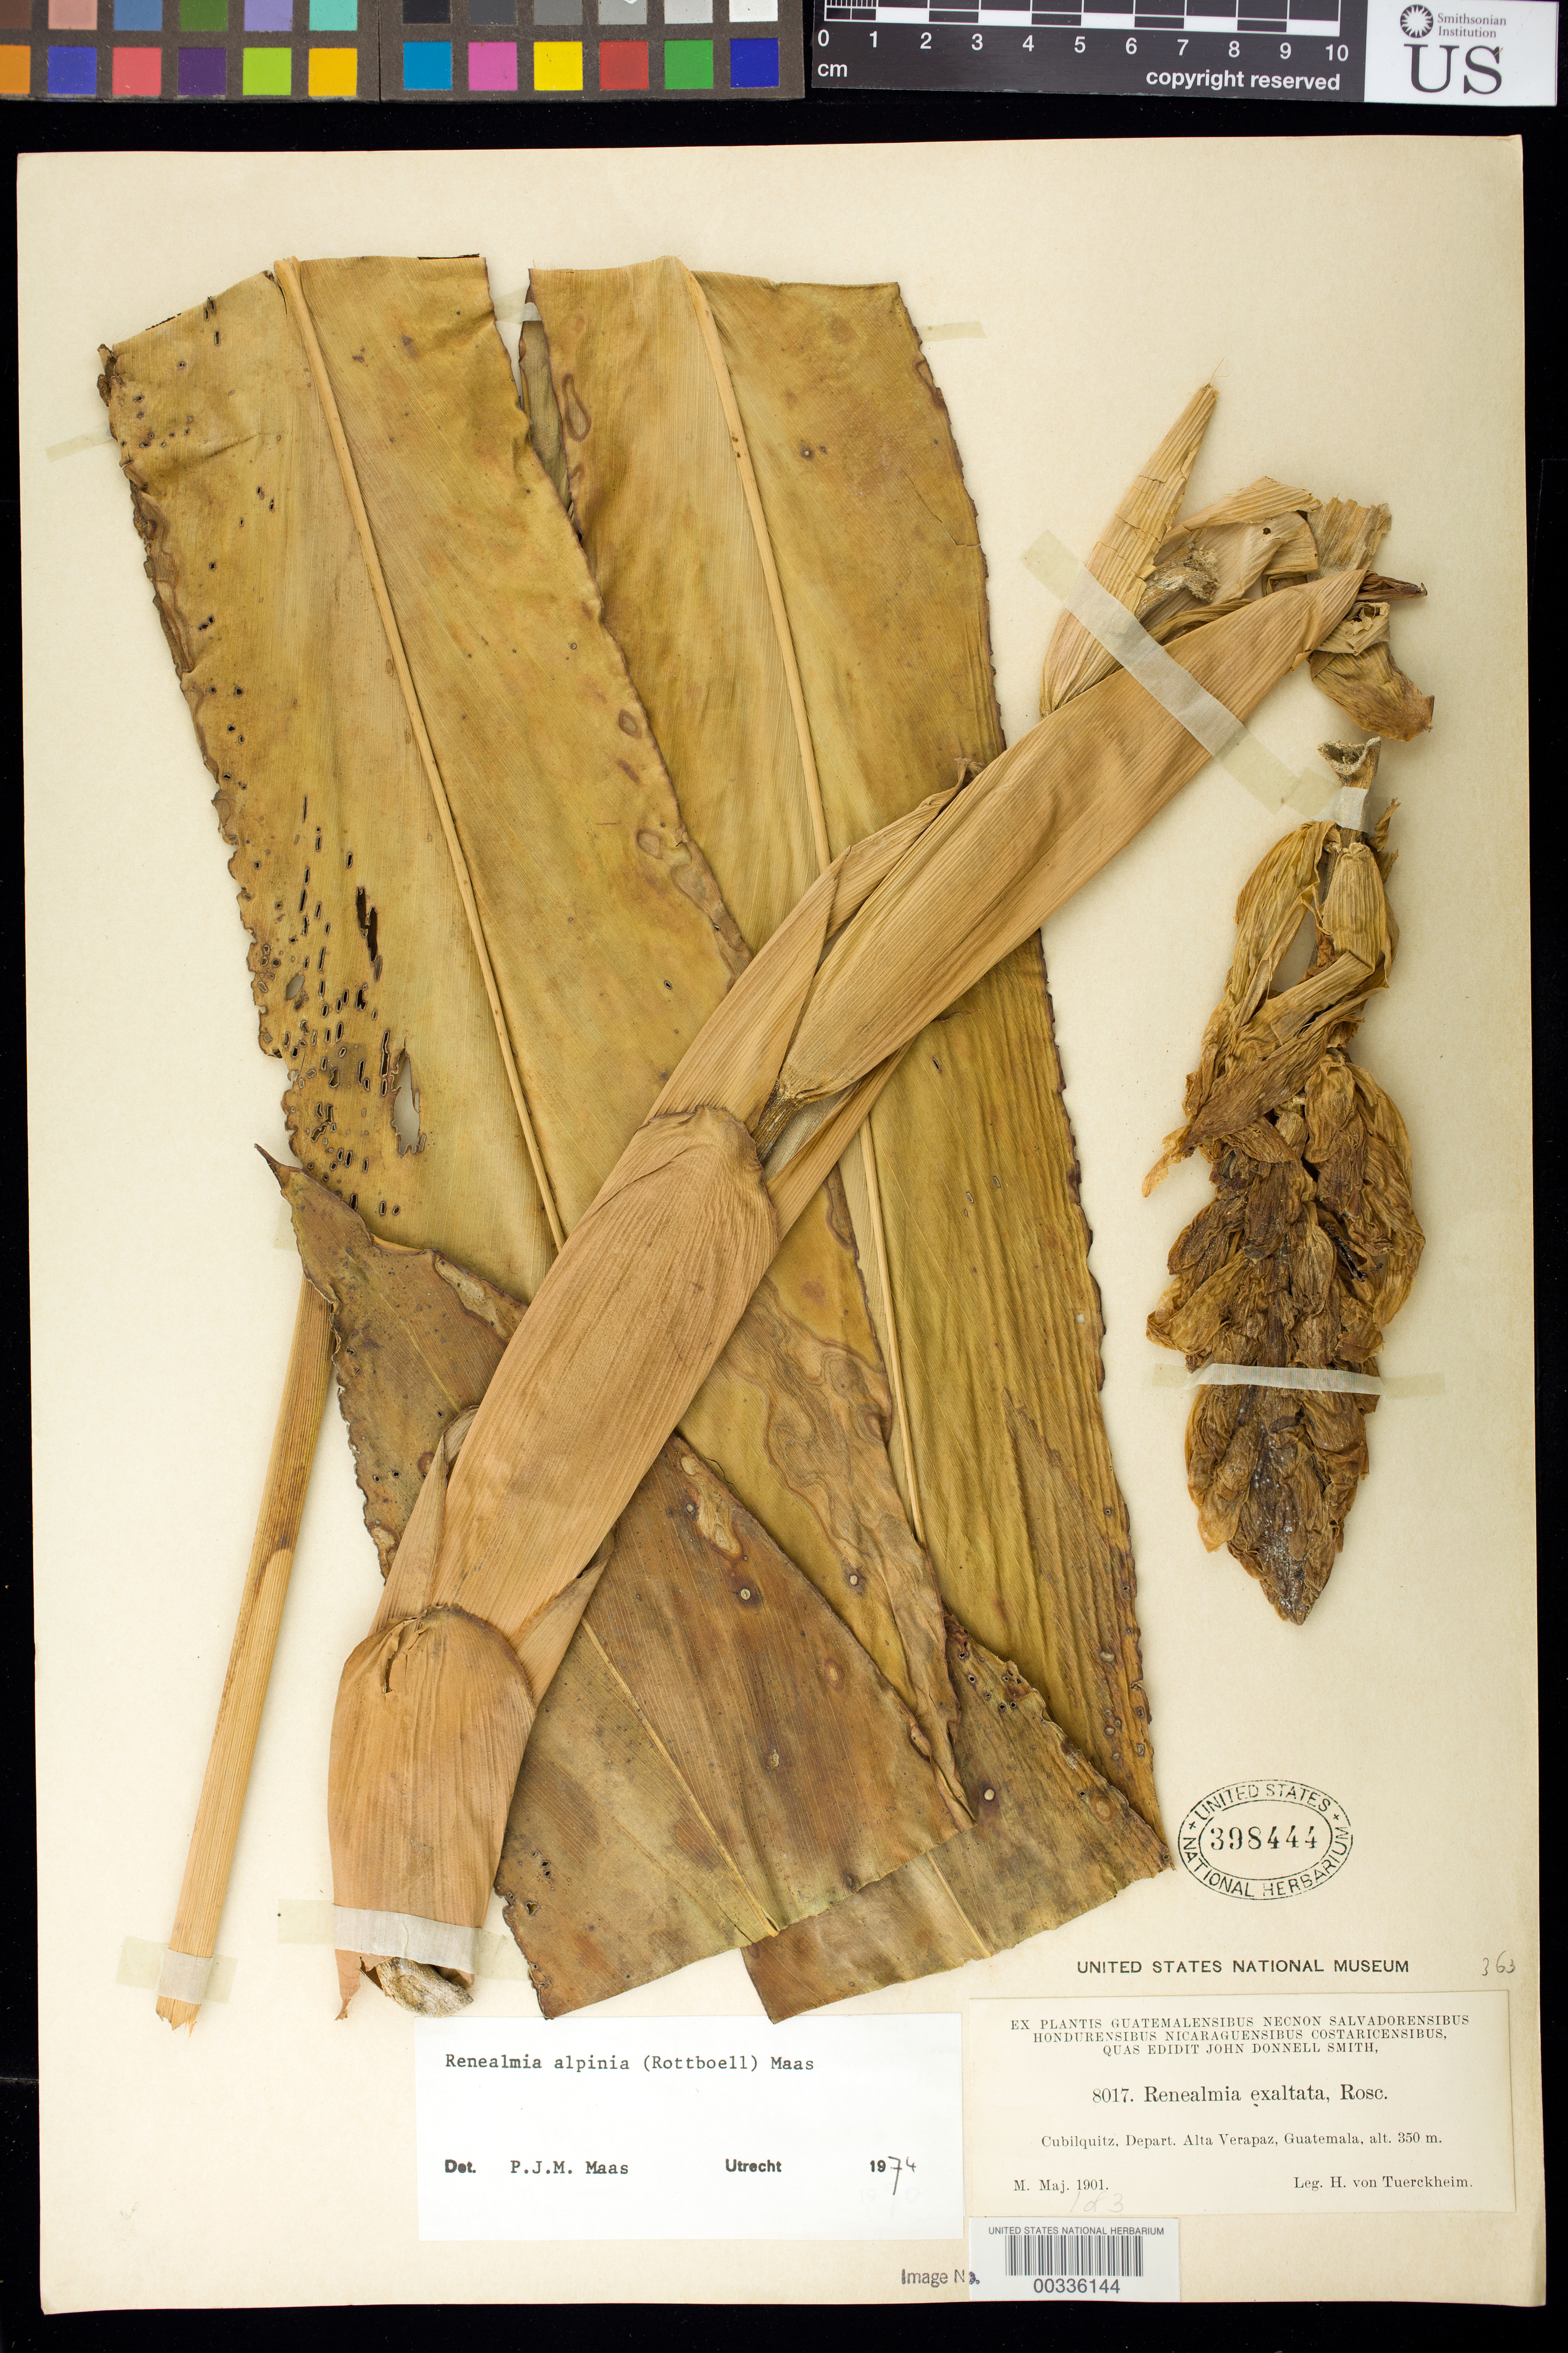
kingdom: Plantae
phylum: Tracheophyta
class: Liliopsida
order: Zingiberales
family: Zingiberaceae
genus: Renealmia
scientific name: Renealmia alpinia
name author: (Rottb.) Maas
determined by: Maas, Paul J. M.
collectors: H. von Türckheim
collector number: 8017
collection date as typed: May 1901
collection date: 1901-05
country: Guatemala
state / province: Alta Verapaz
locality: Cubilquitz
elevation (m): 350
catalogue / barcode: US 398444